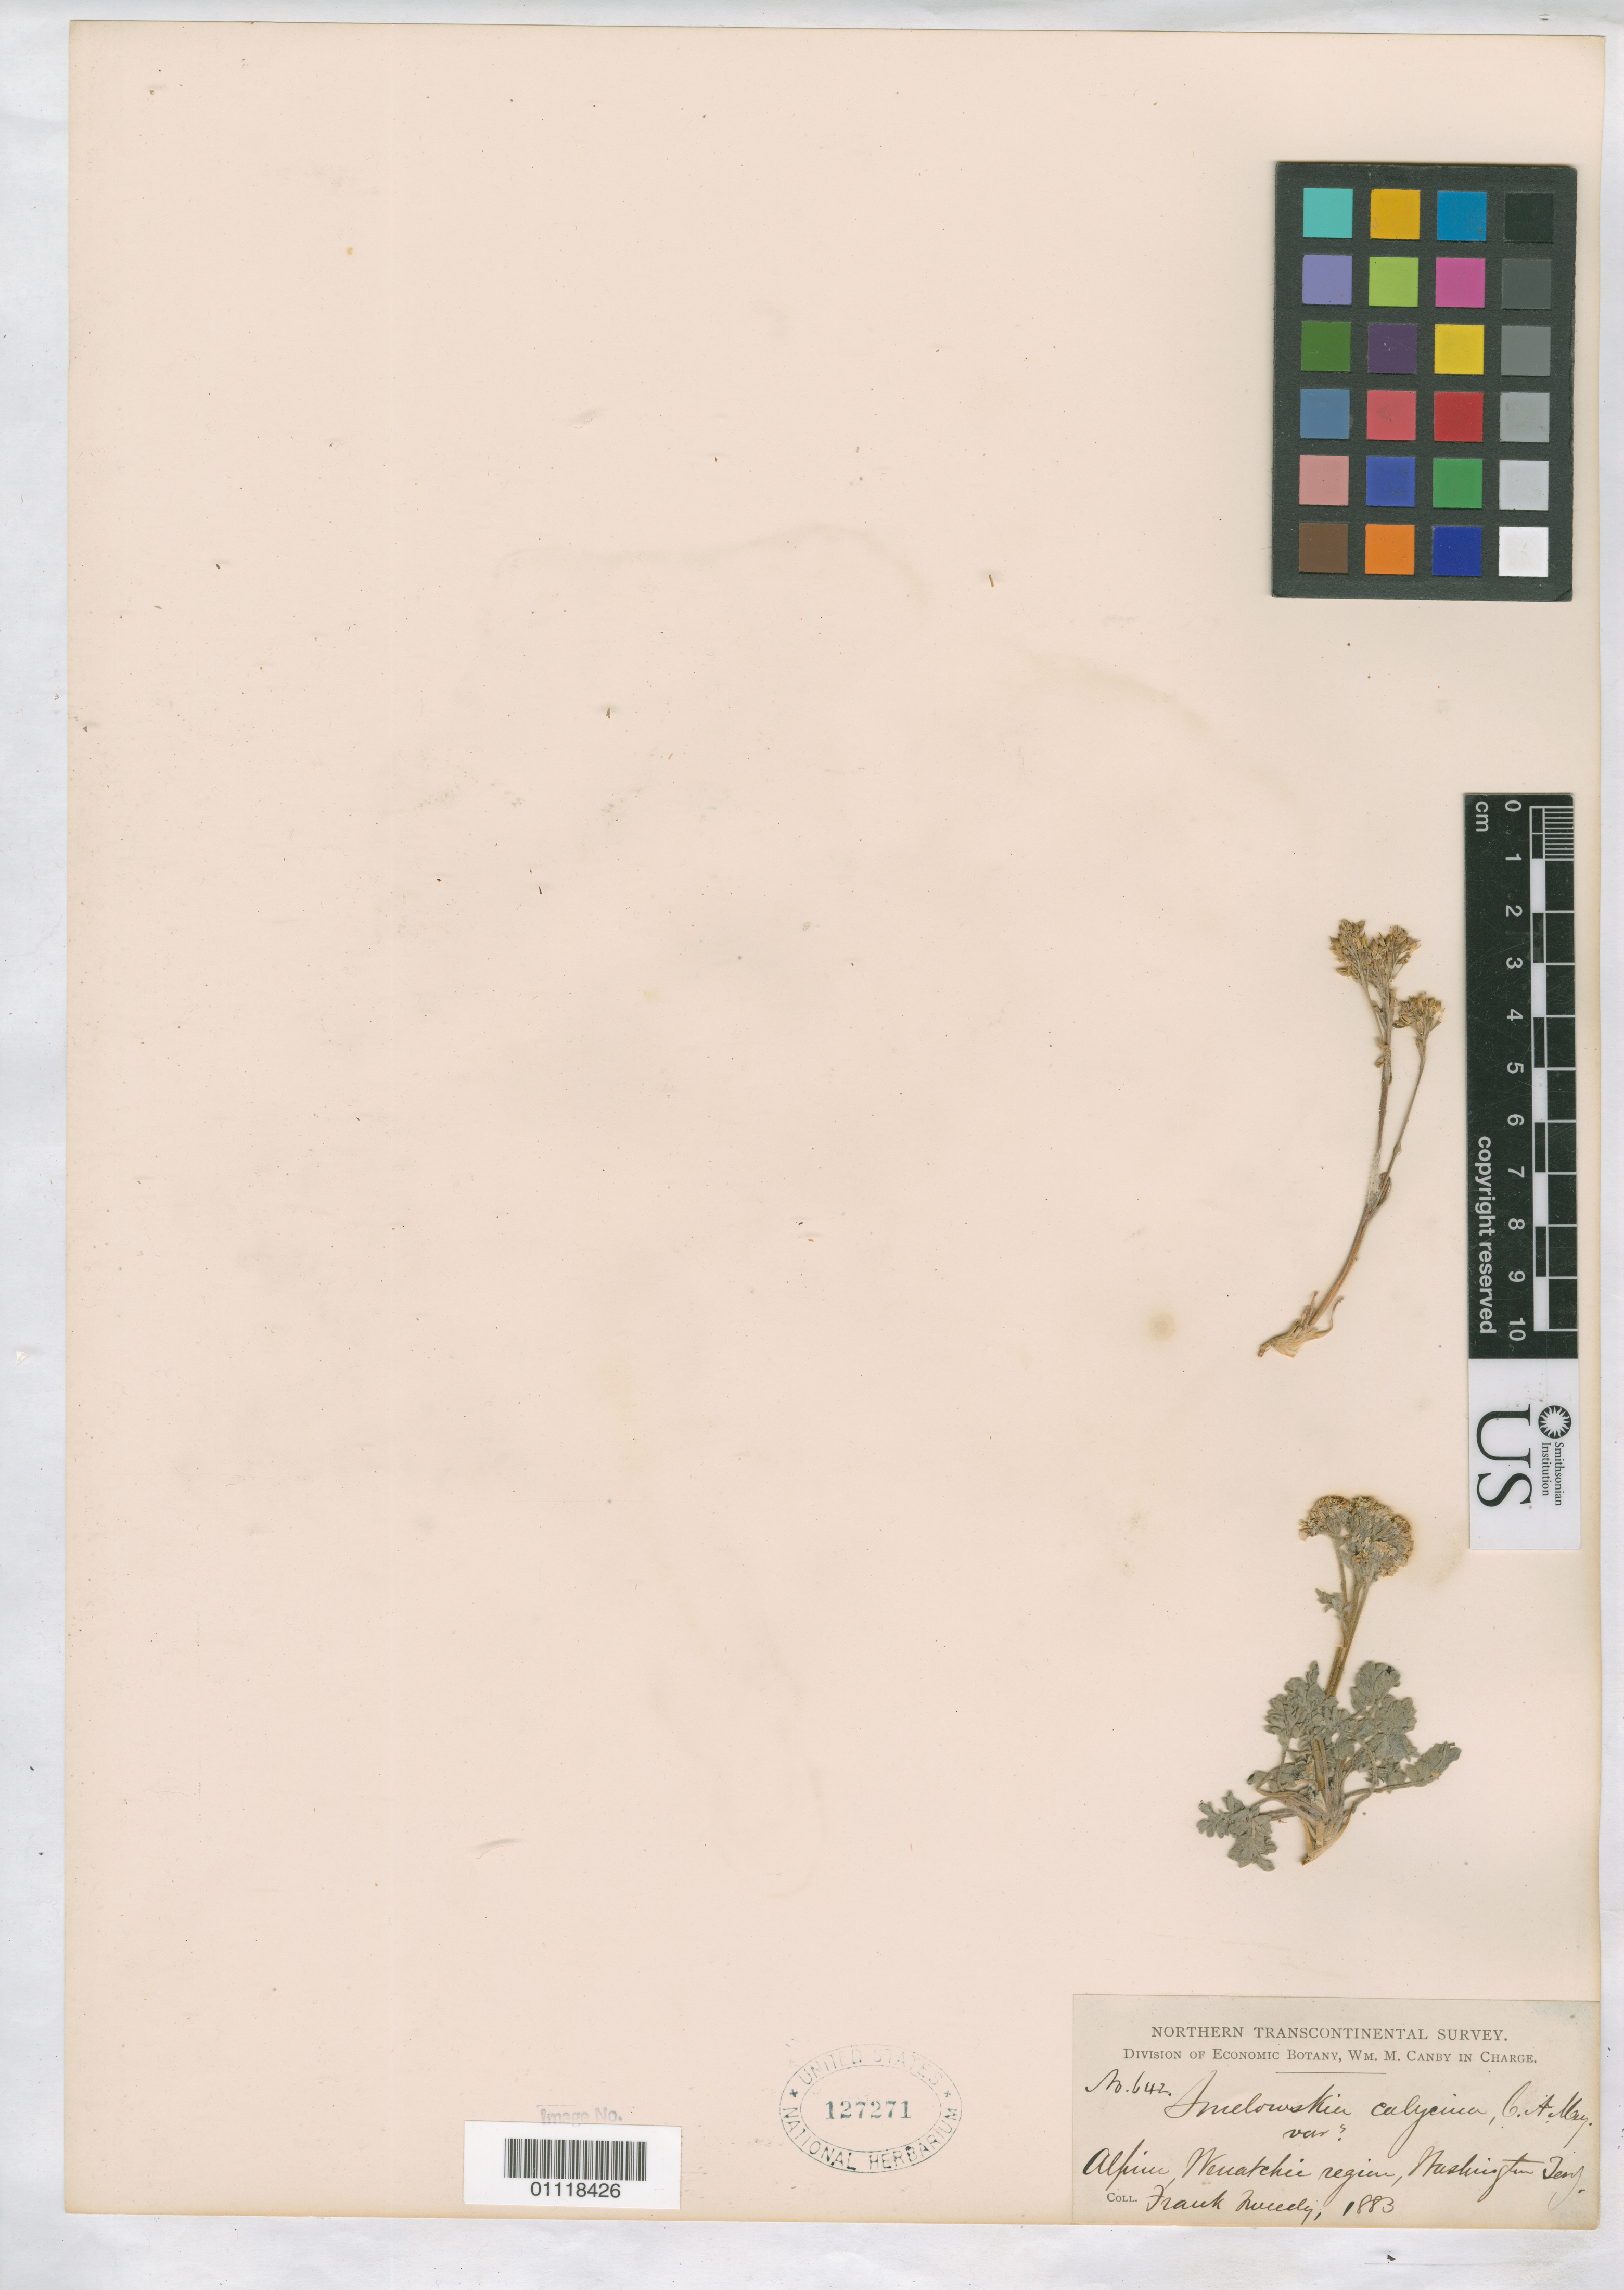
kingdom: Plantae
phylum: Tracheophyta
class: Magnoliopsida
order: Brassicales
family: Brassicaceae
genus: Smelowskia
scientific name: Smelowskia calycina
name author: (Stephan) C.A. Mey.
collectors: F. Tweedy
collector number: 642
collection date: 1883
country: United States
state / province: Washington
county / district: Chelan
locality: High alpine, Wenatchee region, Washington Territory.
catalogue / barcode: US 127271